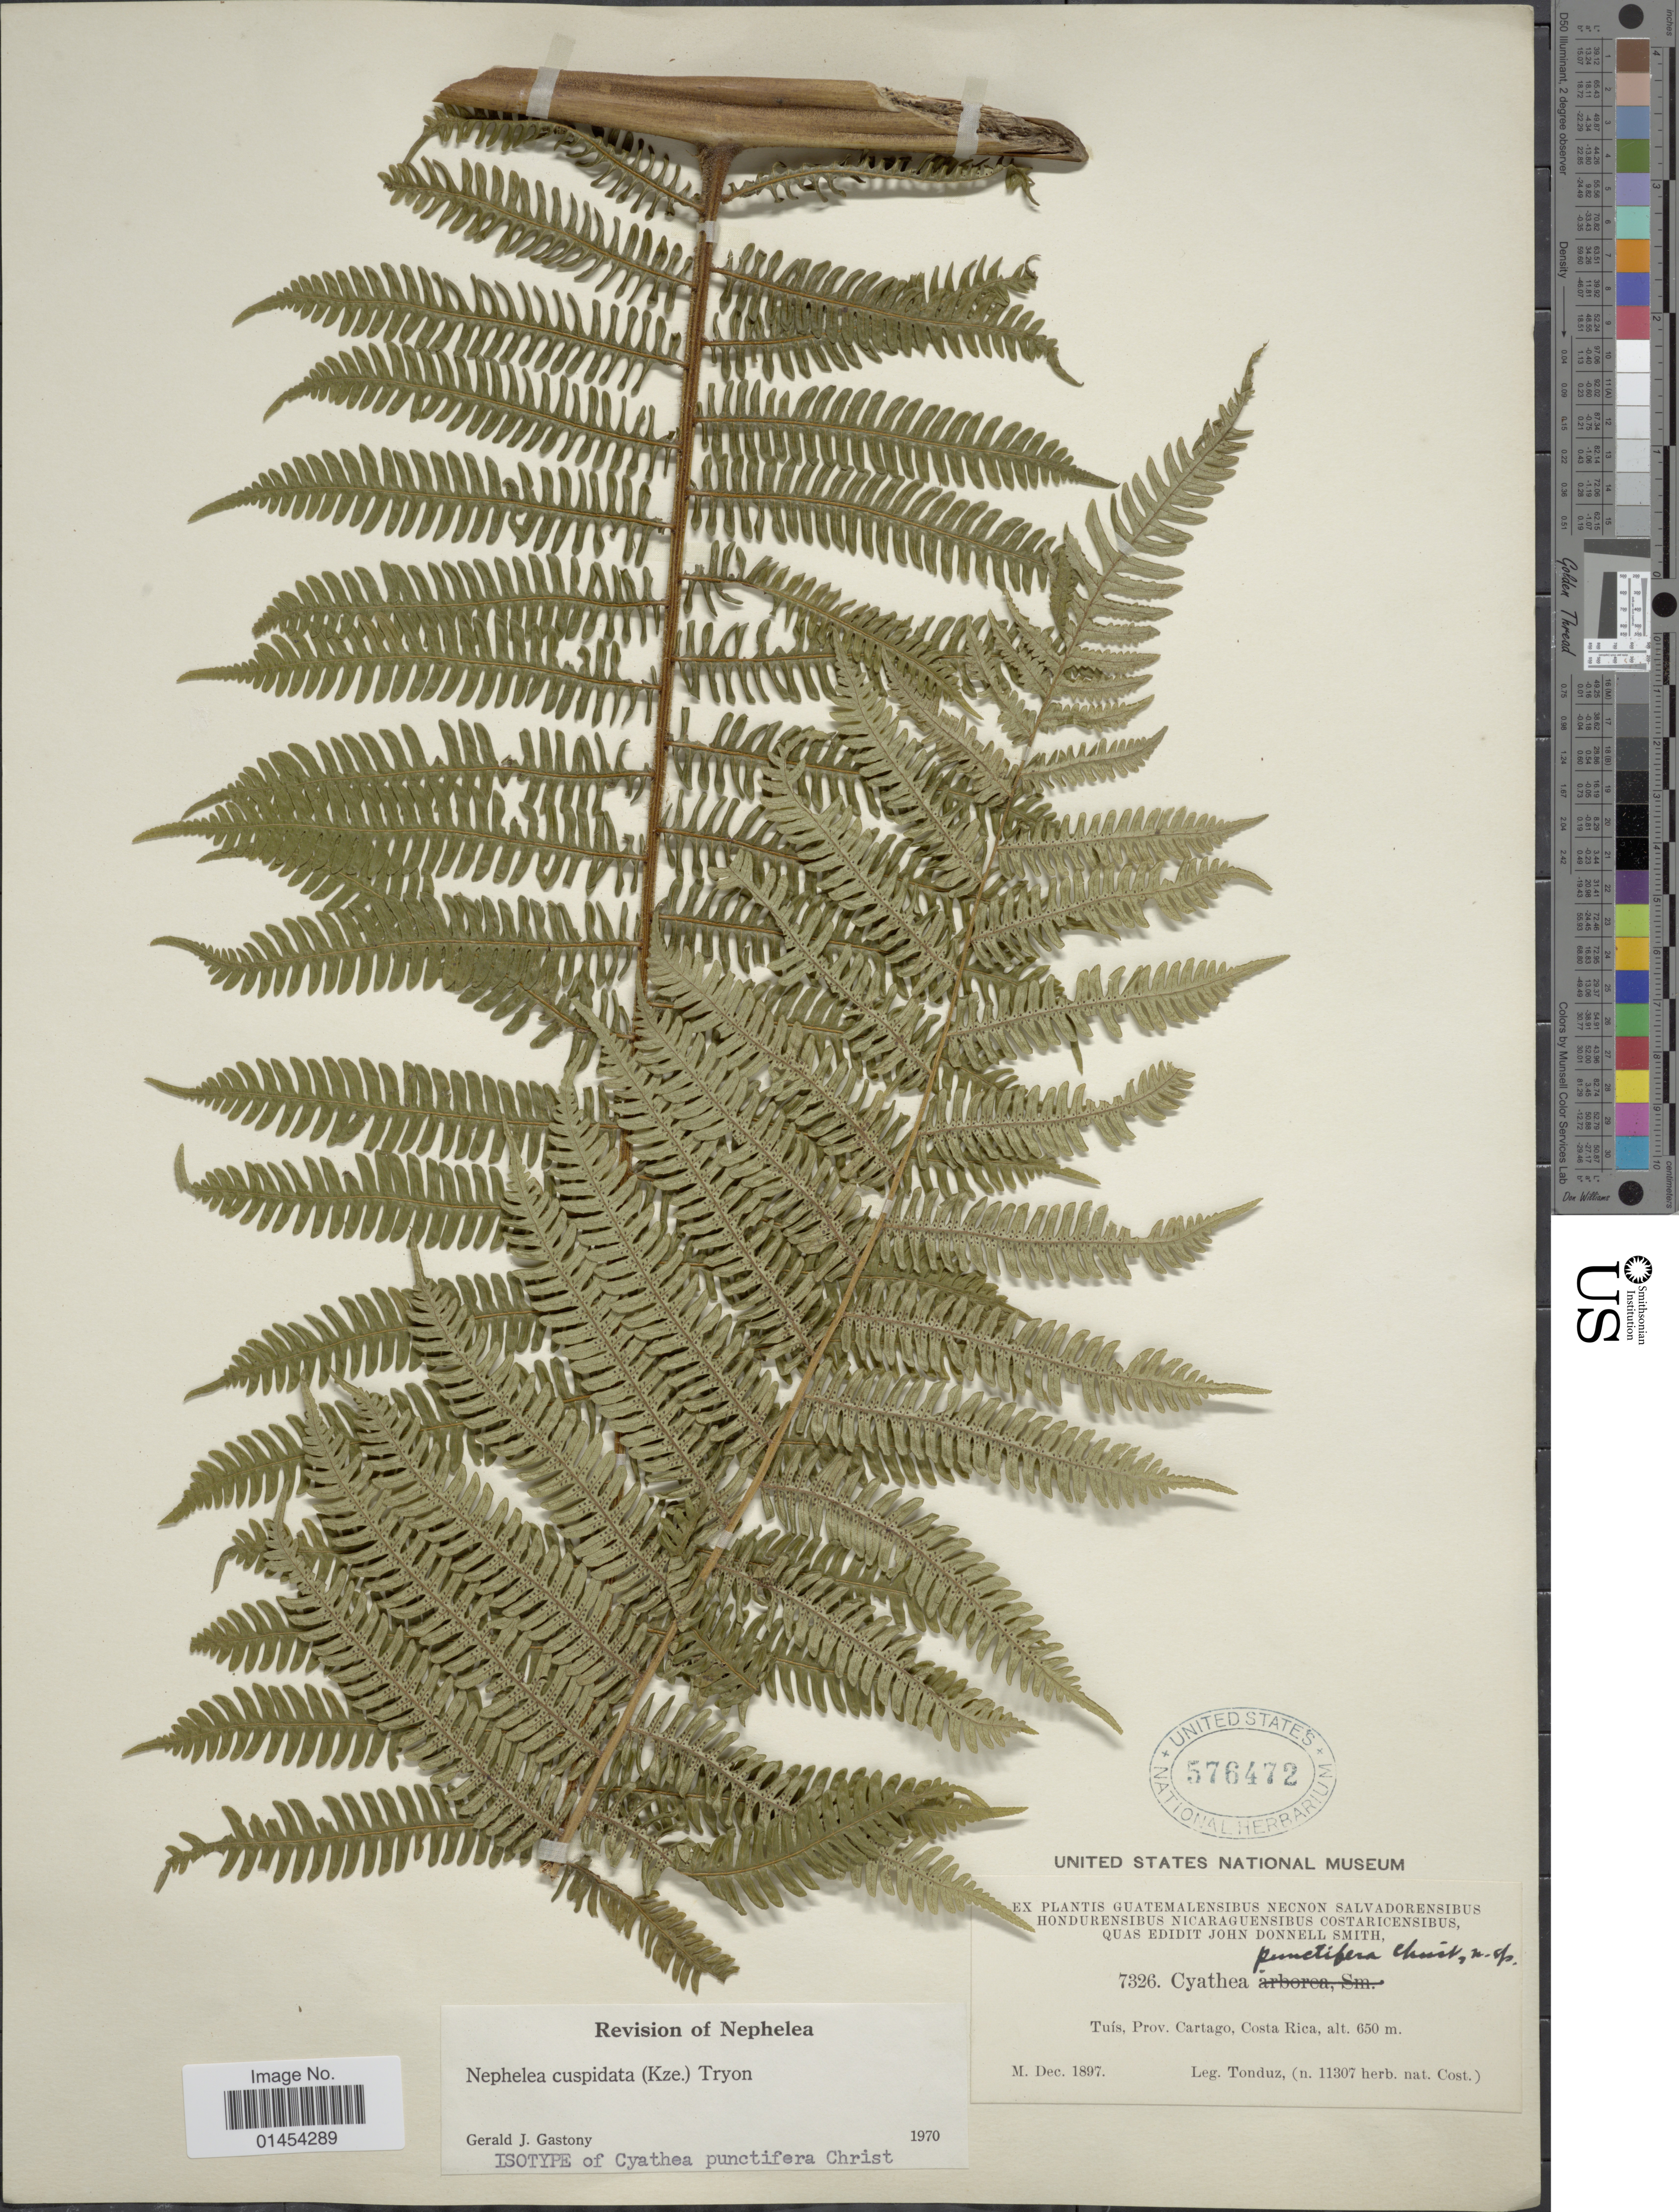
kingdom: Plantae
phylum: Tracheophyta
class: Polypodiopsida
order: Cyatheales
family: Cyatheaceae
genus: Alsophila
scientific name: Alsophila cuspidata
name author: (Kunze) D.S. Conant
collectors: A. Tonduz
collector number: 7326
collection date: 1897-12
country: Costa Rica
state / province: Cartago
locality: Tuís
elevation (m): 650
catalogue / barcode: US 576472